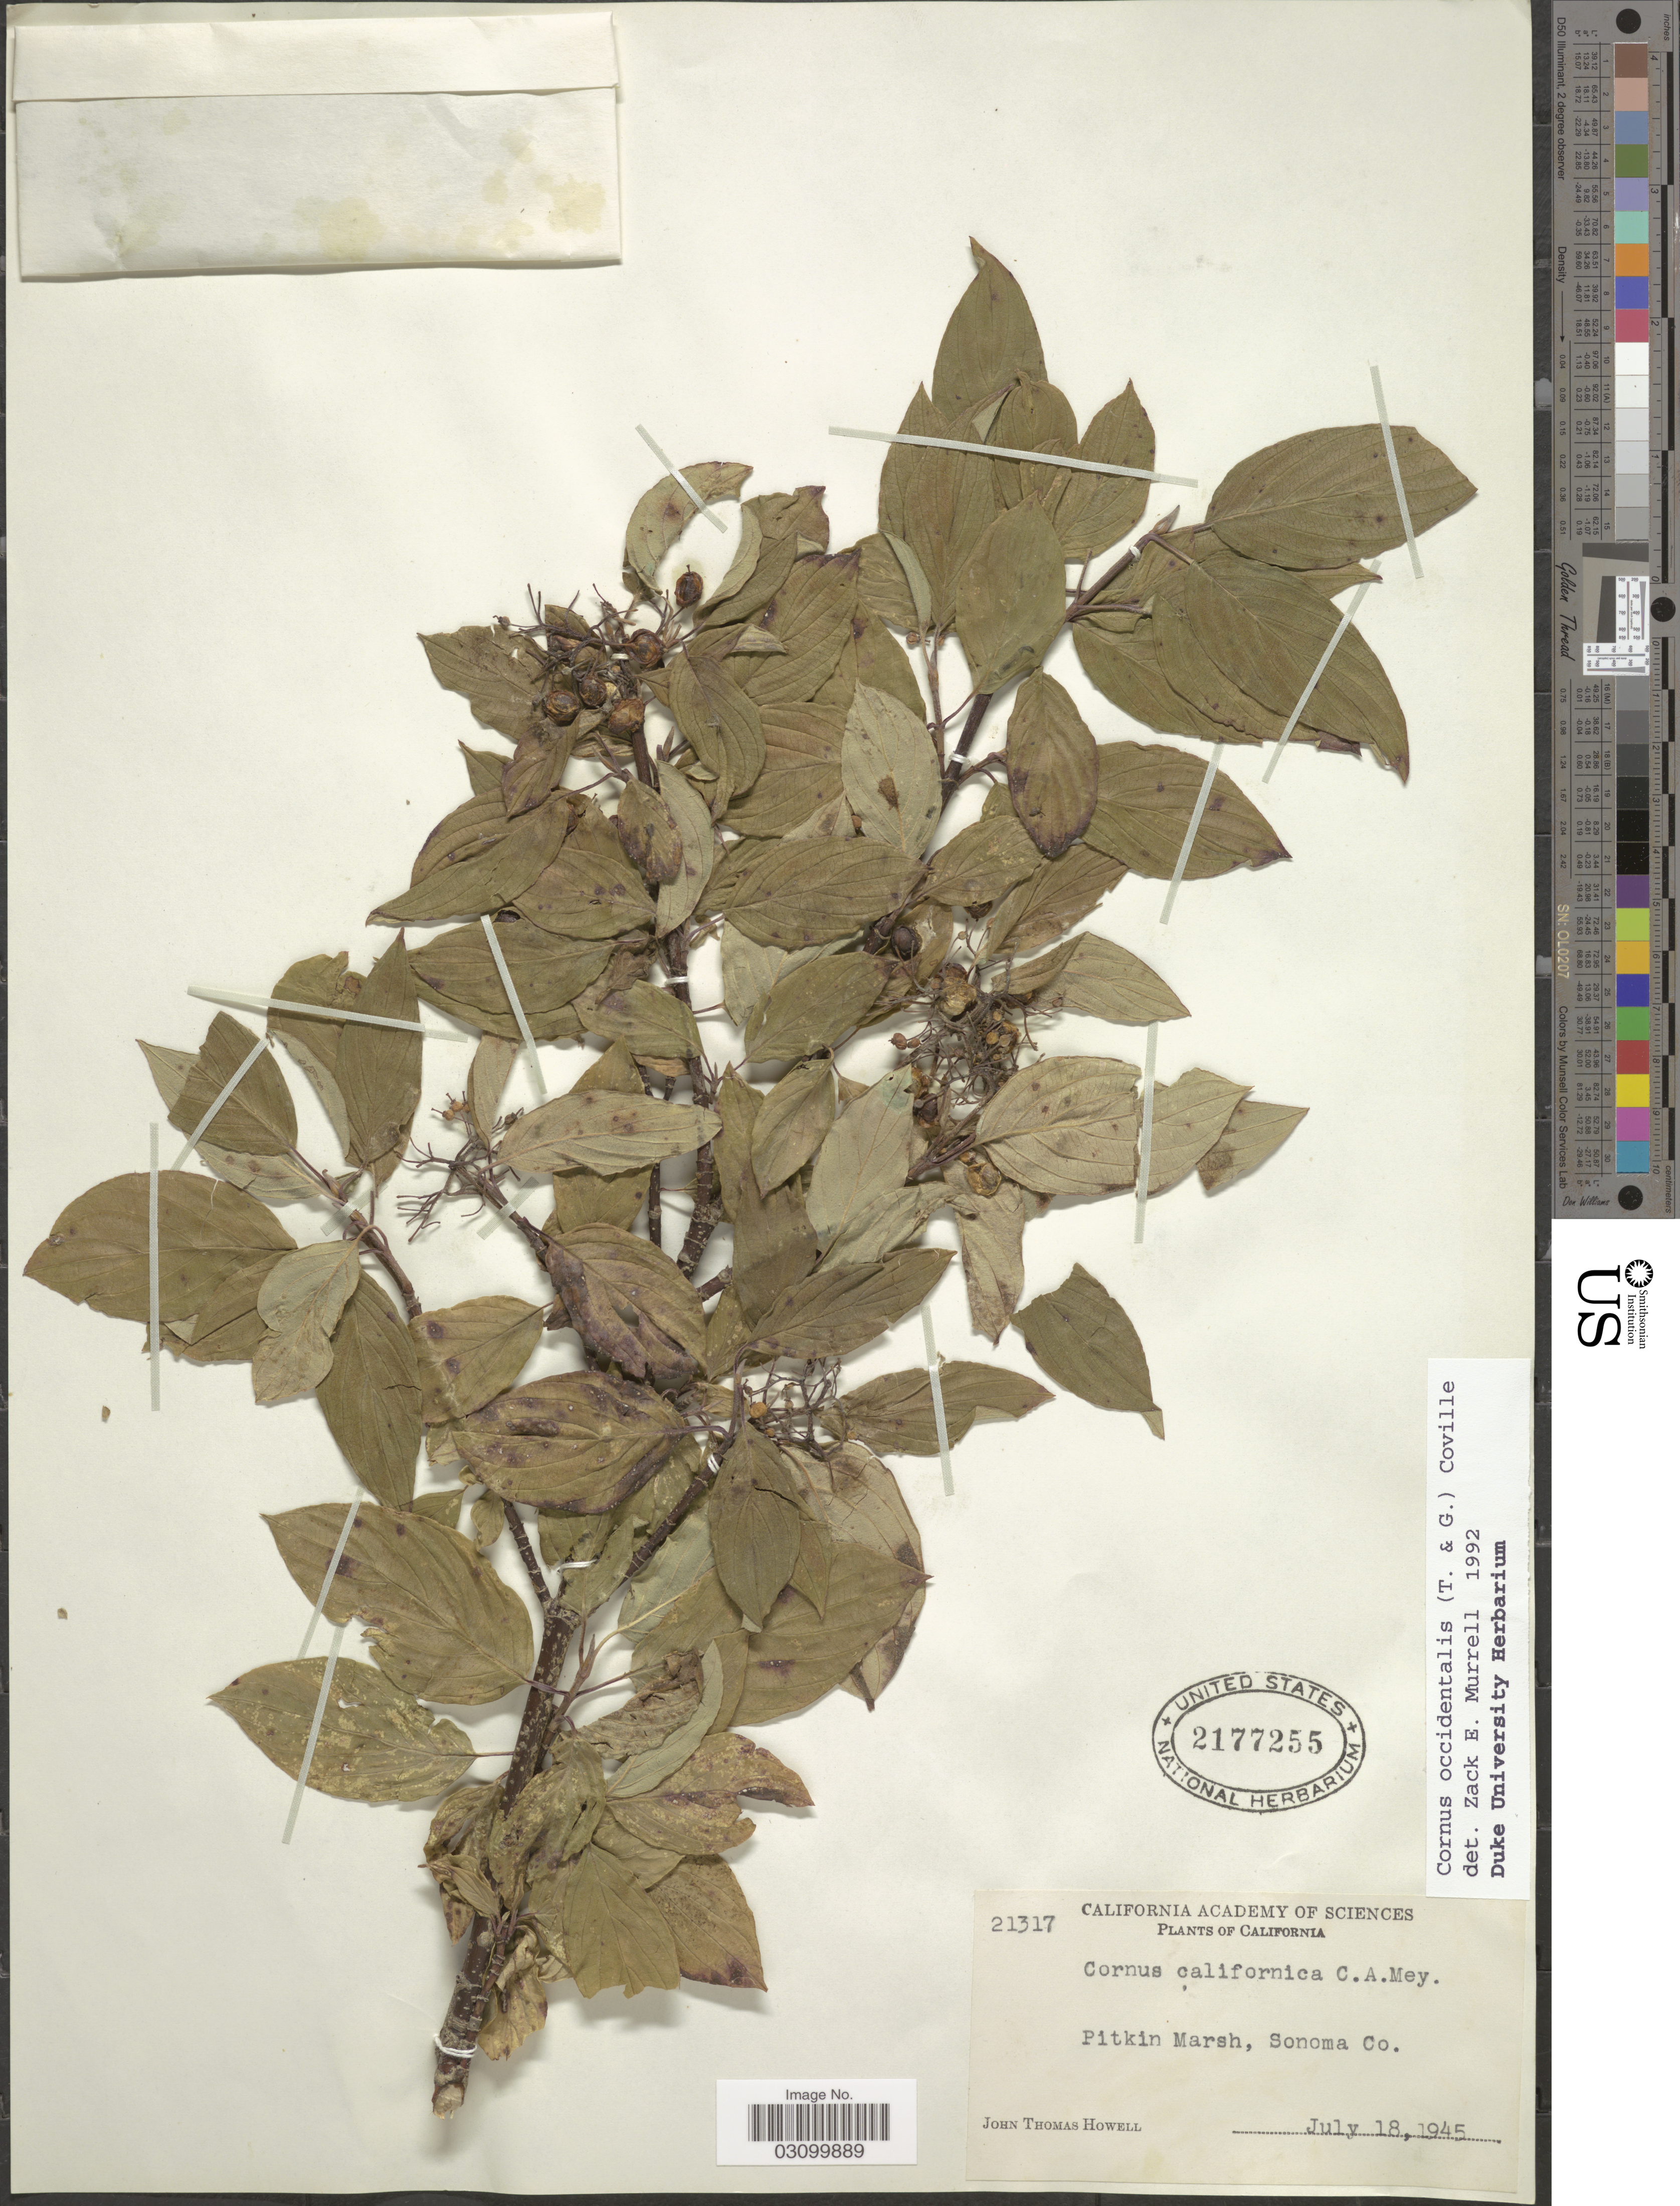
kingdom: Plantae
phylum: Tracheophyta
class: Magnoliopsida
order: Cornales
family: Cornaceae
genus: Cornus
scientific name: Cornus occidentalis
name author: (Torr. & A. Gray) Coville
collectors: J. T. Howell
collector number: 21317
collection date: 1945-07-18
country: United States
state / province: California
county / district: Sonoma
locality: Pitkin Marsh, Sonoma Co.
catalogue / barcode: US 2177255